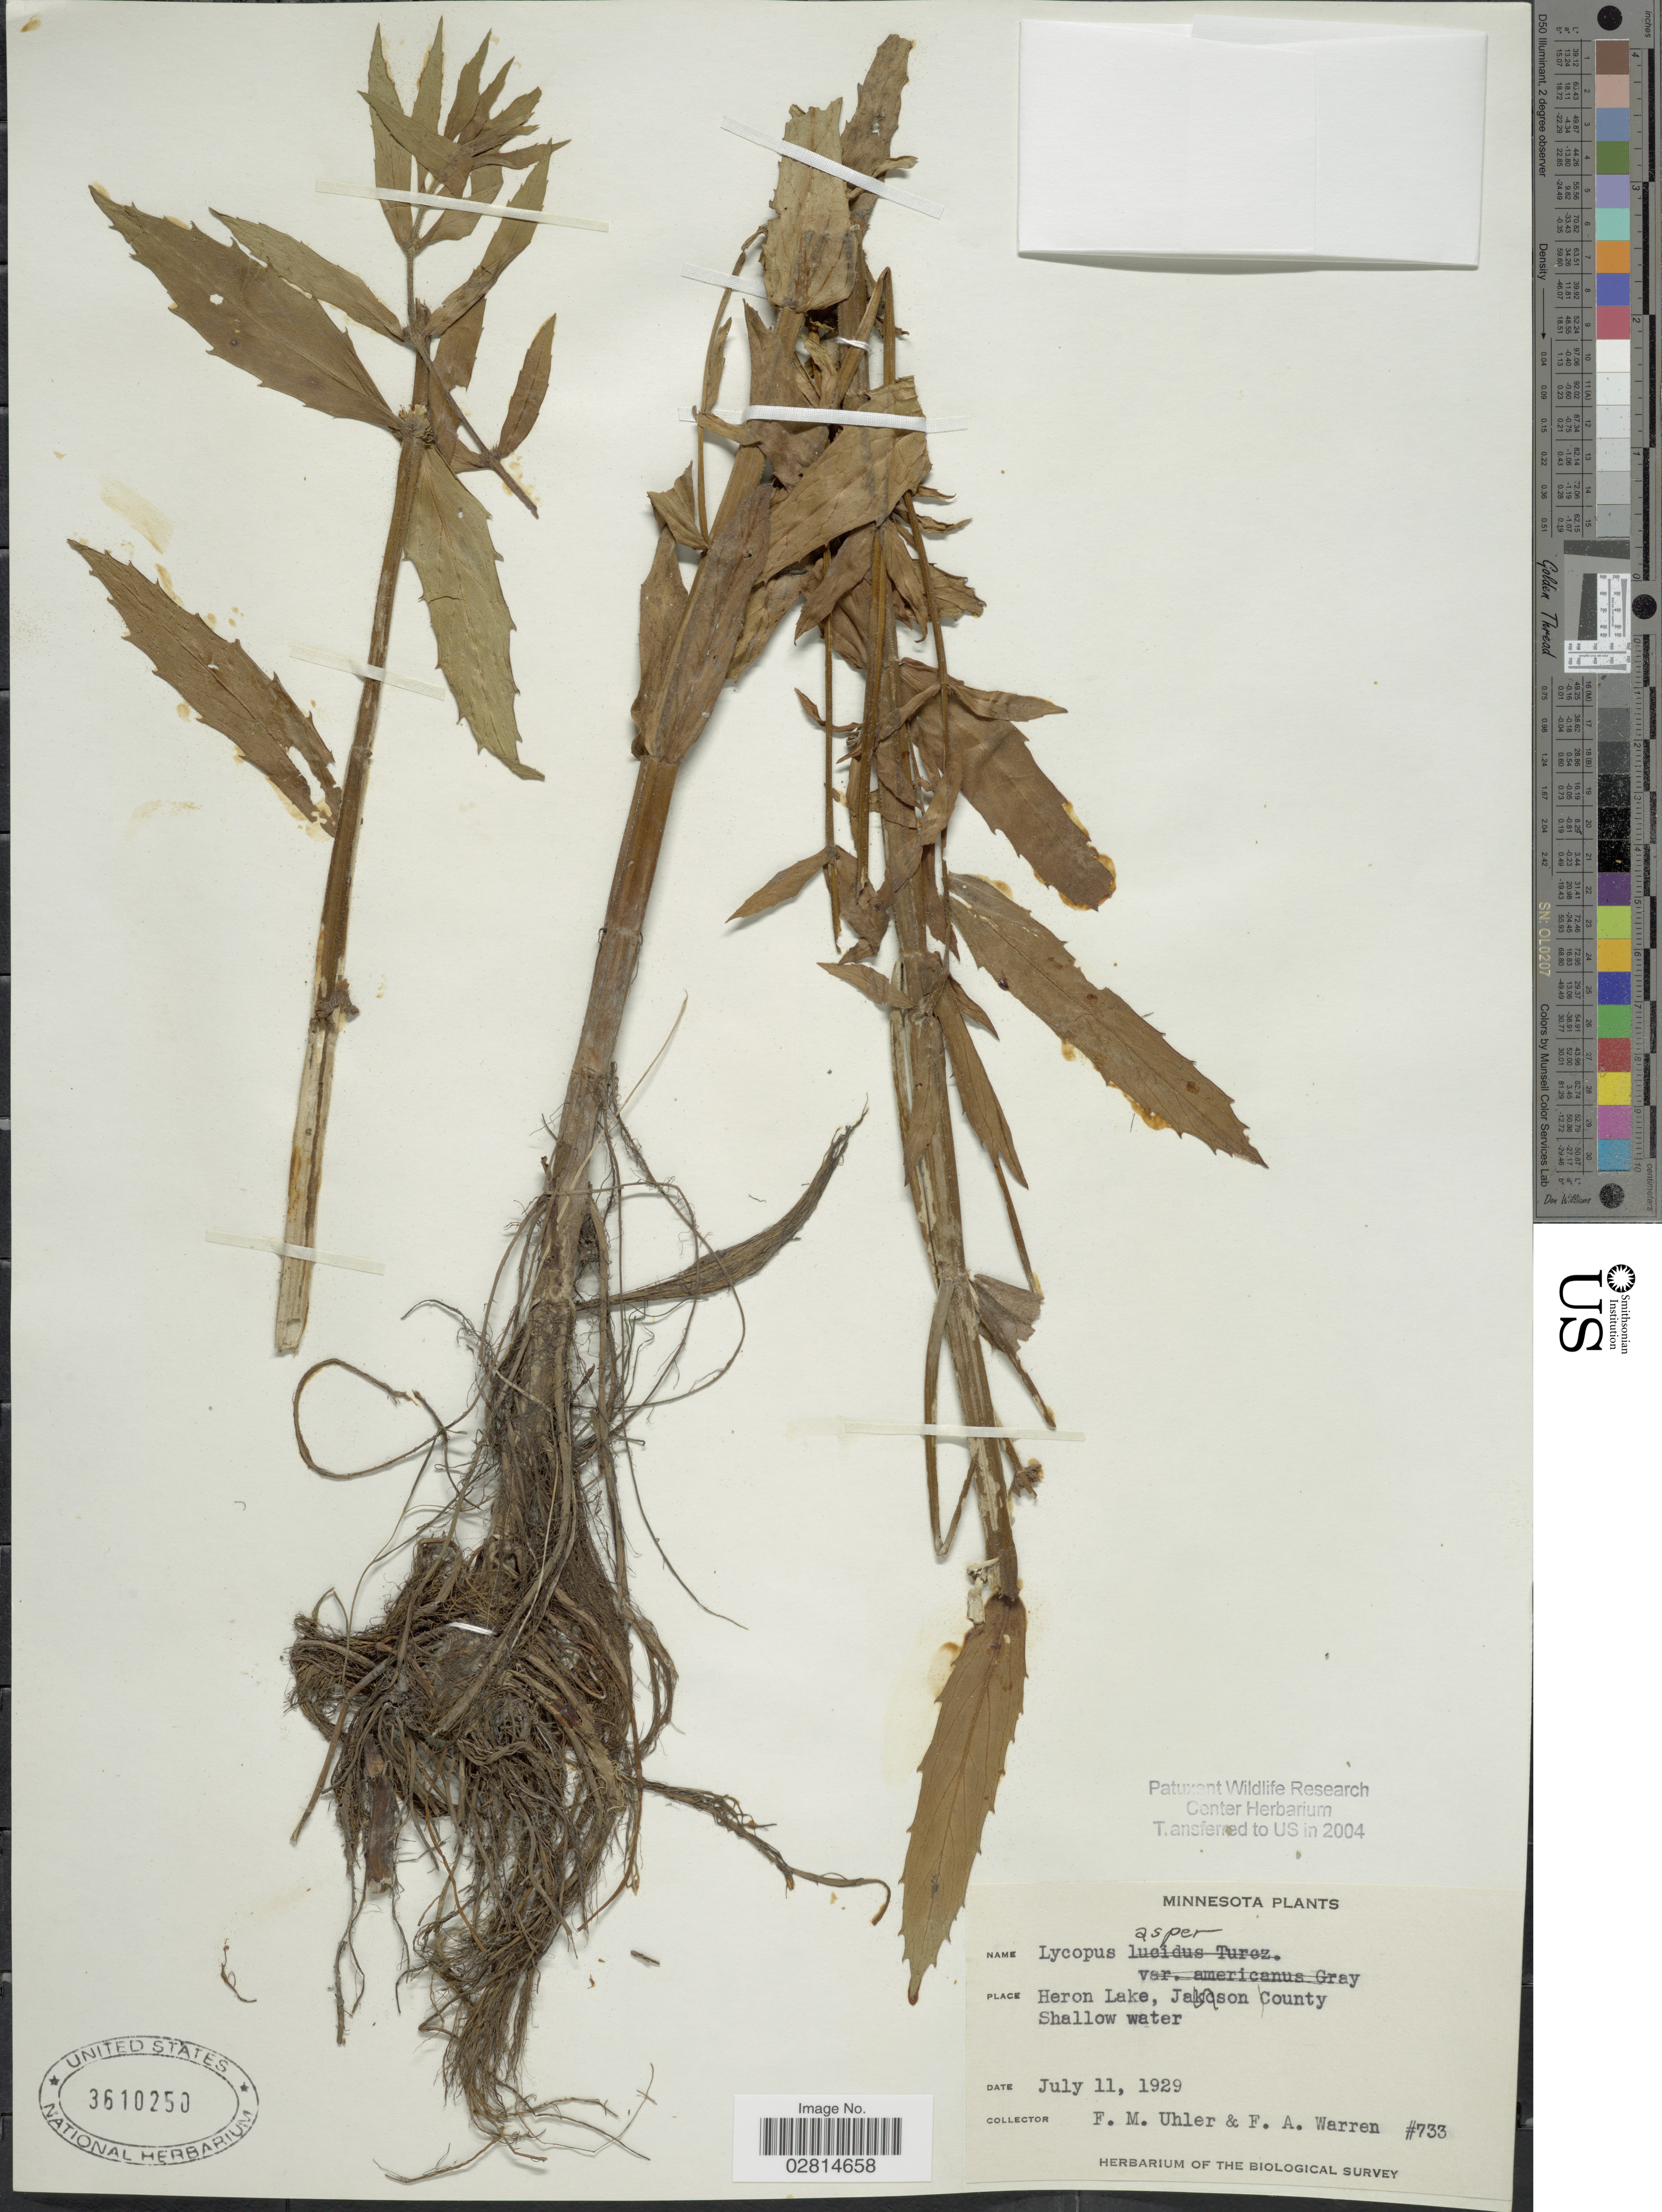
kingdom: Plantae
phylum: Tracheophyta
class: Magnoliopsida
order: Lamiales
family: Lamiaceae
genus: Lycopus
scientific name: Lycopus asper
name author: Greene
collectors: F. M. Uhler & F. Warren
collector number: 733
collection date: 1929-07-11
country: United States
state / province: Minnesota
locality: Heron Lake, Jackson County. Shallow water.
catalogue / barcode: US 3610250